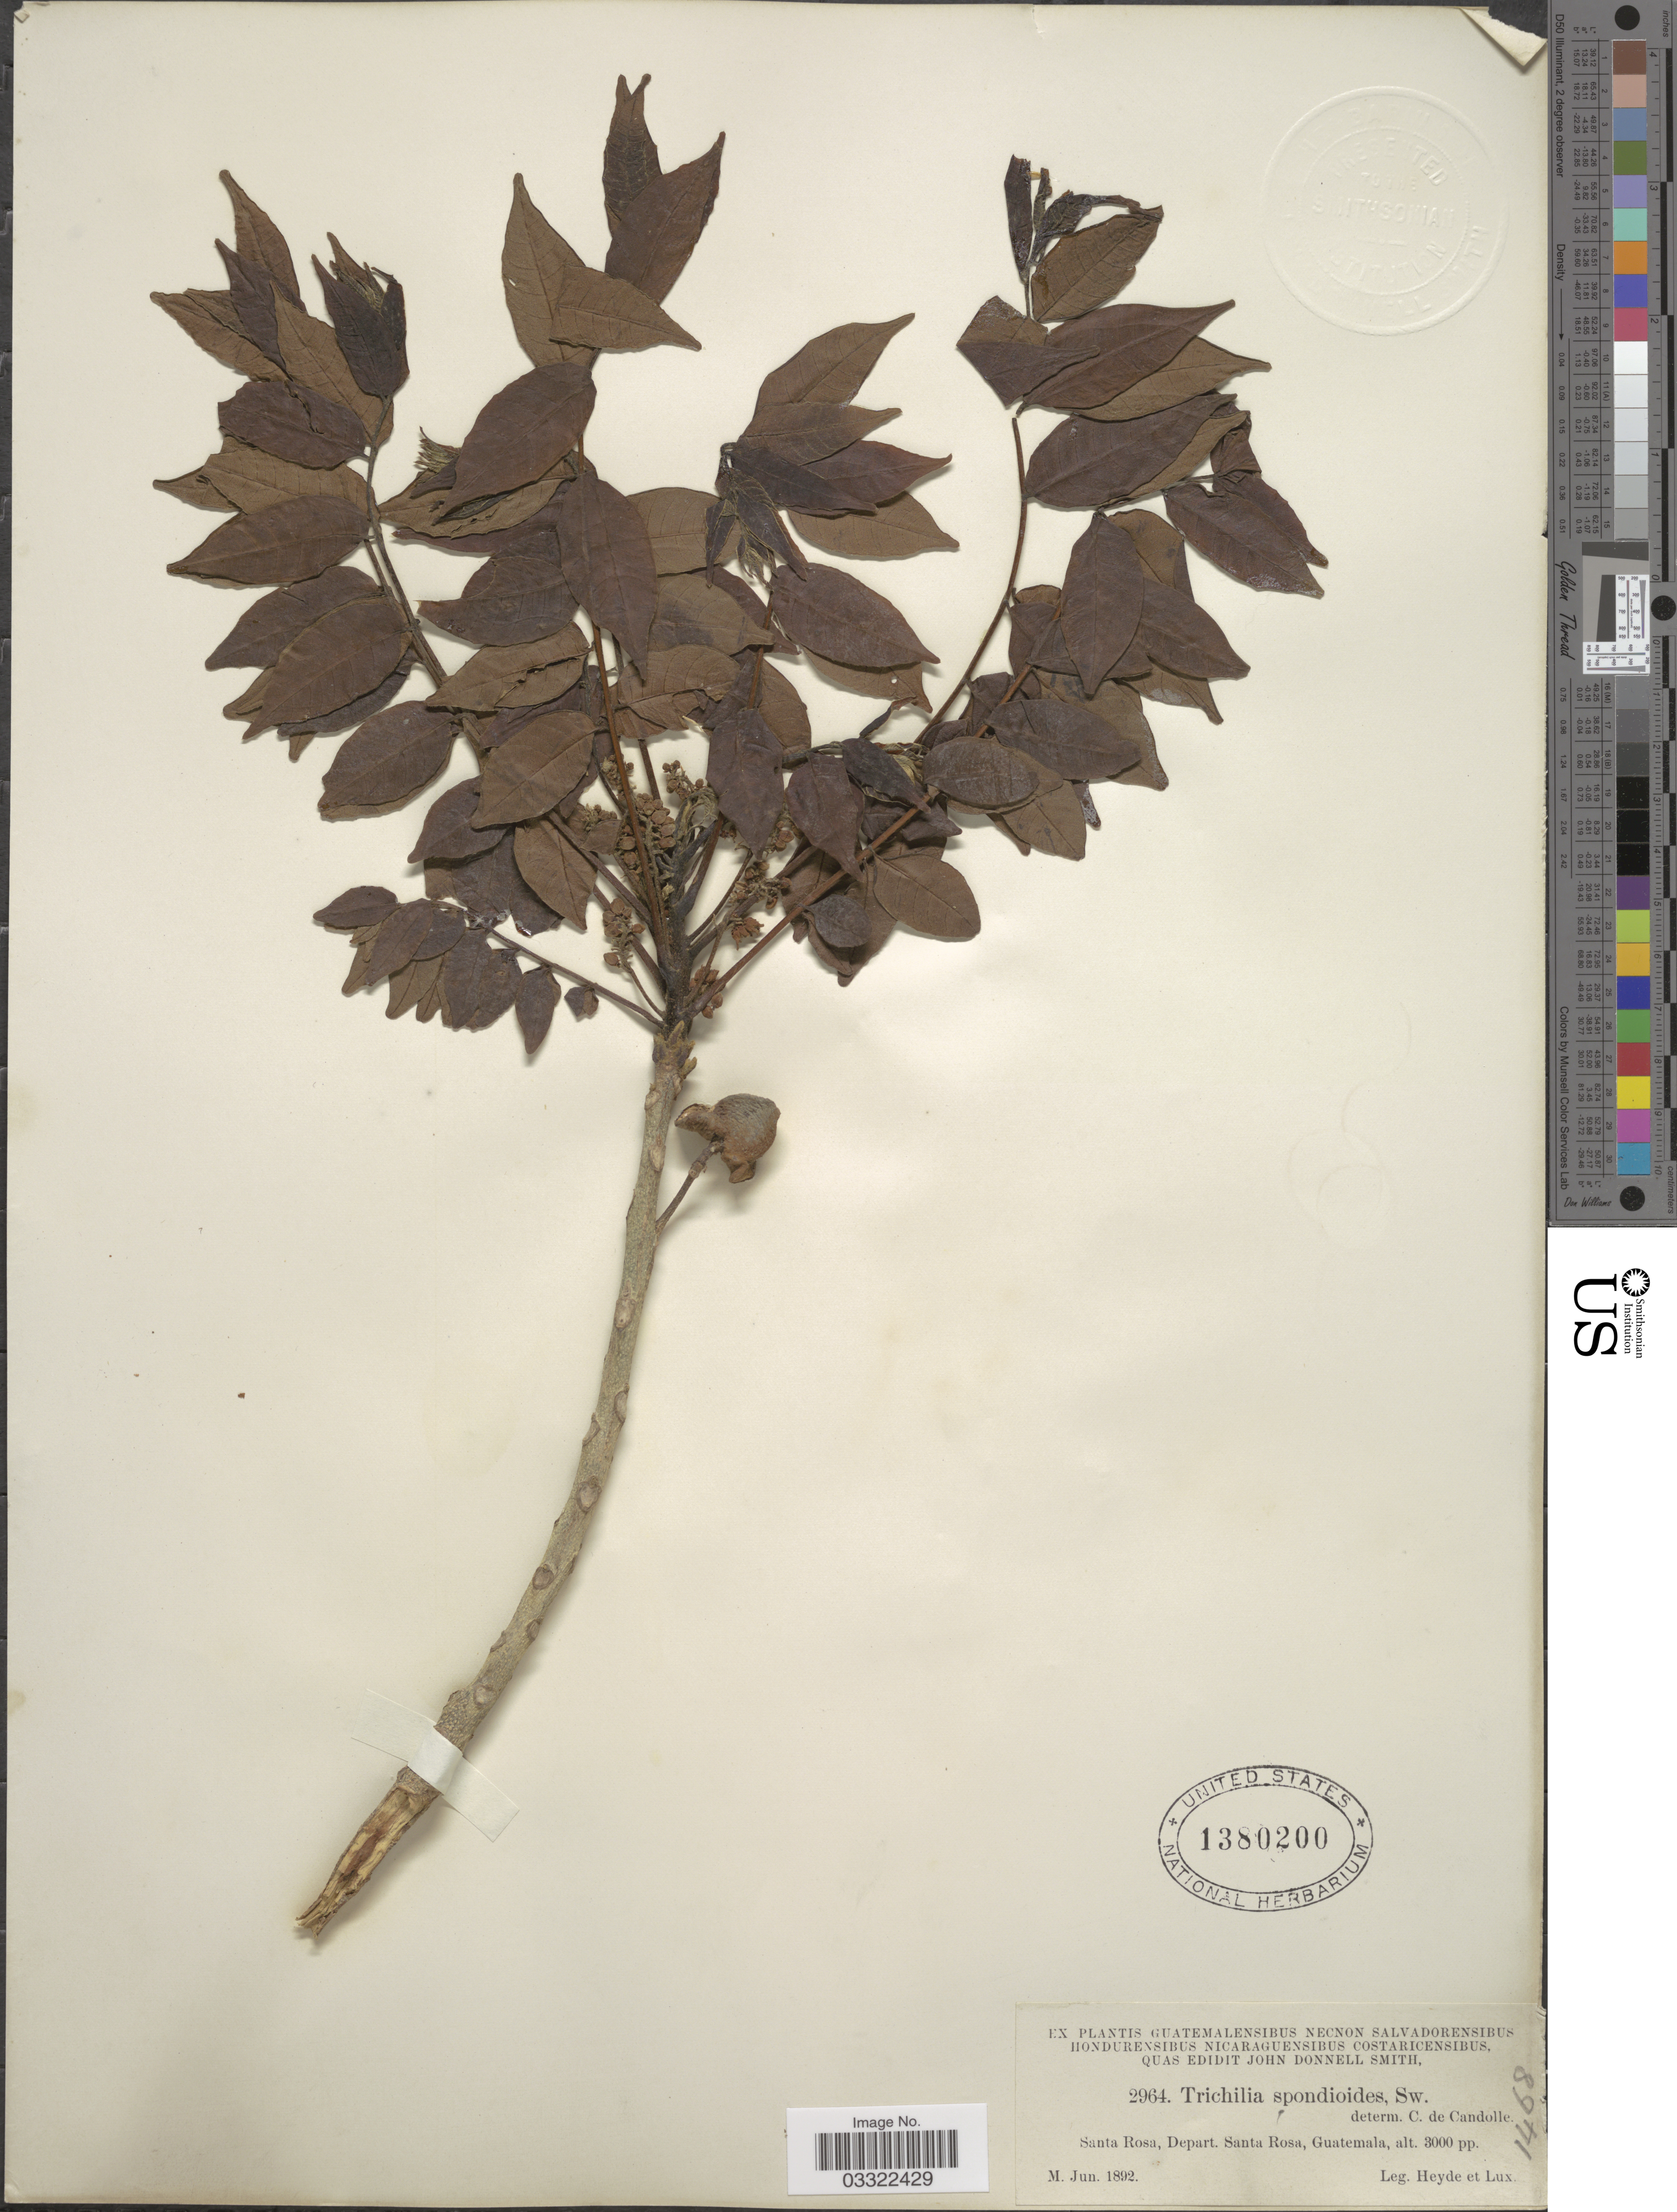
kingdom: Plantae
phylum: Tracheophyta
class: Magnoliopsida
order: Sapindales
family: Meliaceae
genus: Trichilia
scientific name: Trichilia hirta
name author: L.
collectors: Heyde & Lux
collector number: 2964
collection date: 1892-06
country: Guatemala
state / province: Santa Rosa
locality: Depart. Santa Rosa.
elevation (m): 914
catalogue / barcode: US 1380200